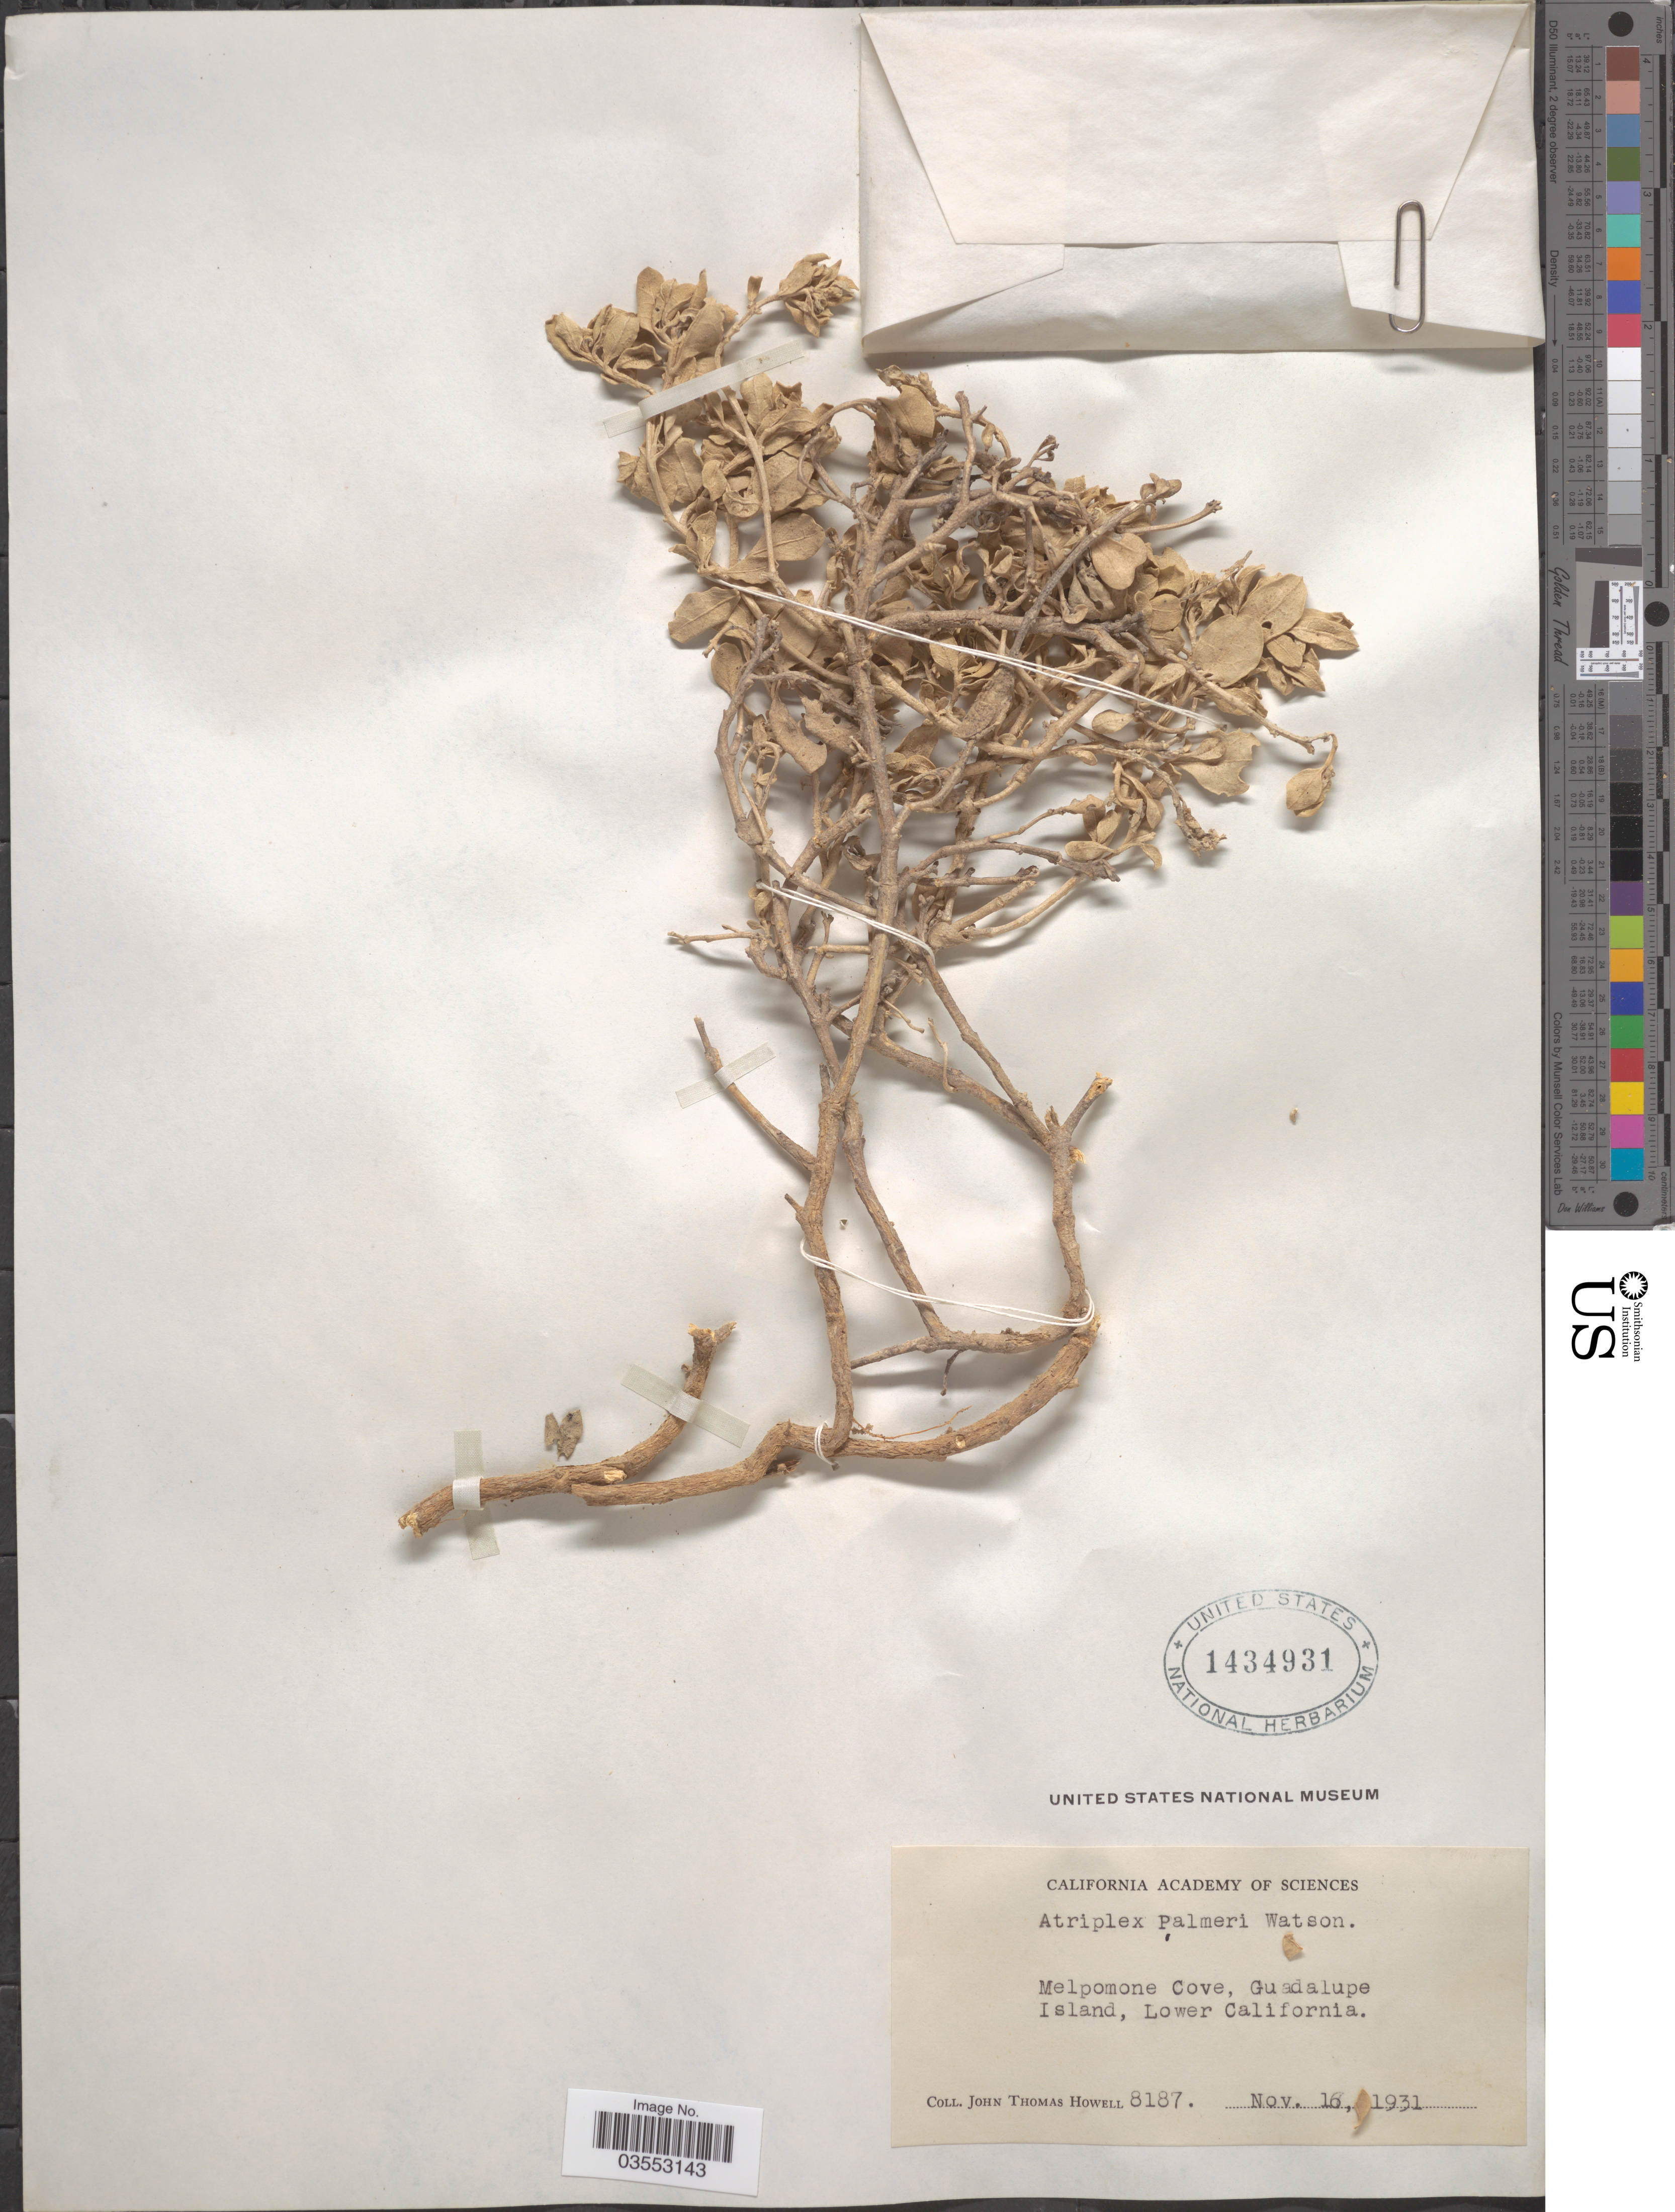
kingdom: Plantae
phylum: Tracheophyta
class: Magnoliopsida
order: Caryophyllales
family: Amaranthaceae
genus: Atriplex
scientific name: Atriplex barclayana subsp. palmeri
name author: (S. Watson) H.M. Hall & Clem.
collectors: J. T. Howell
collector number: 8187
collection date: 1931-11-16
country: Mexico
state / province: Baja California Norte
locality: Melpomone Cove, Guadalupe Island, Lower California.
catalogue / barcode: US 1434931